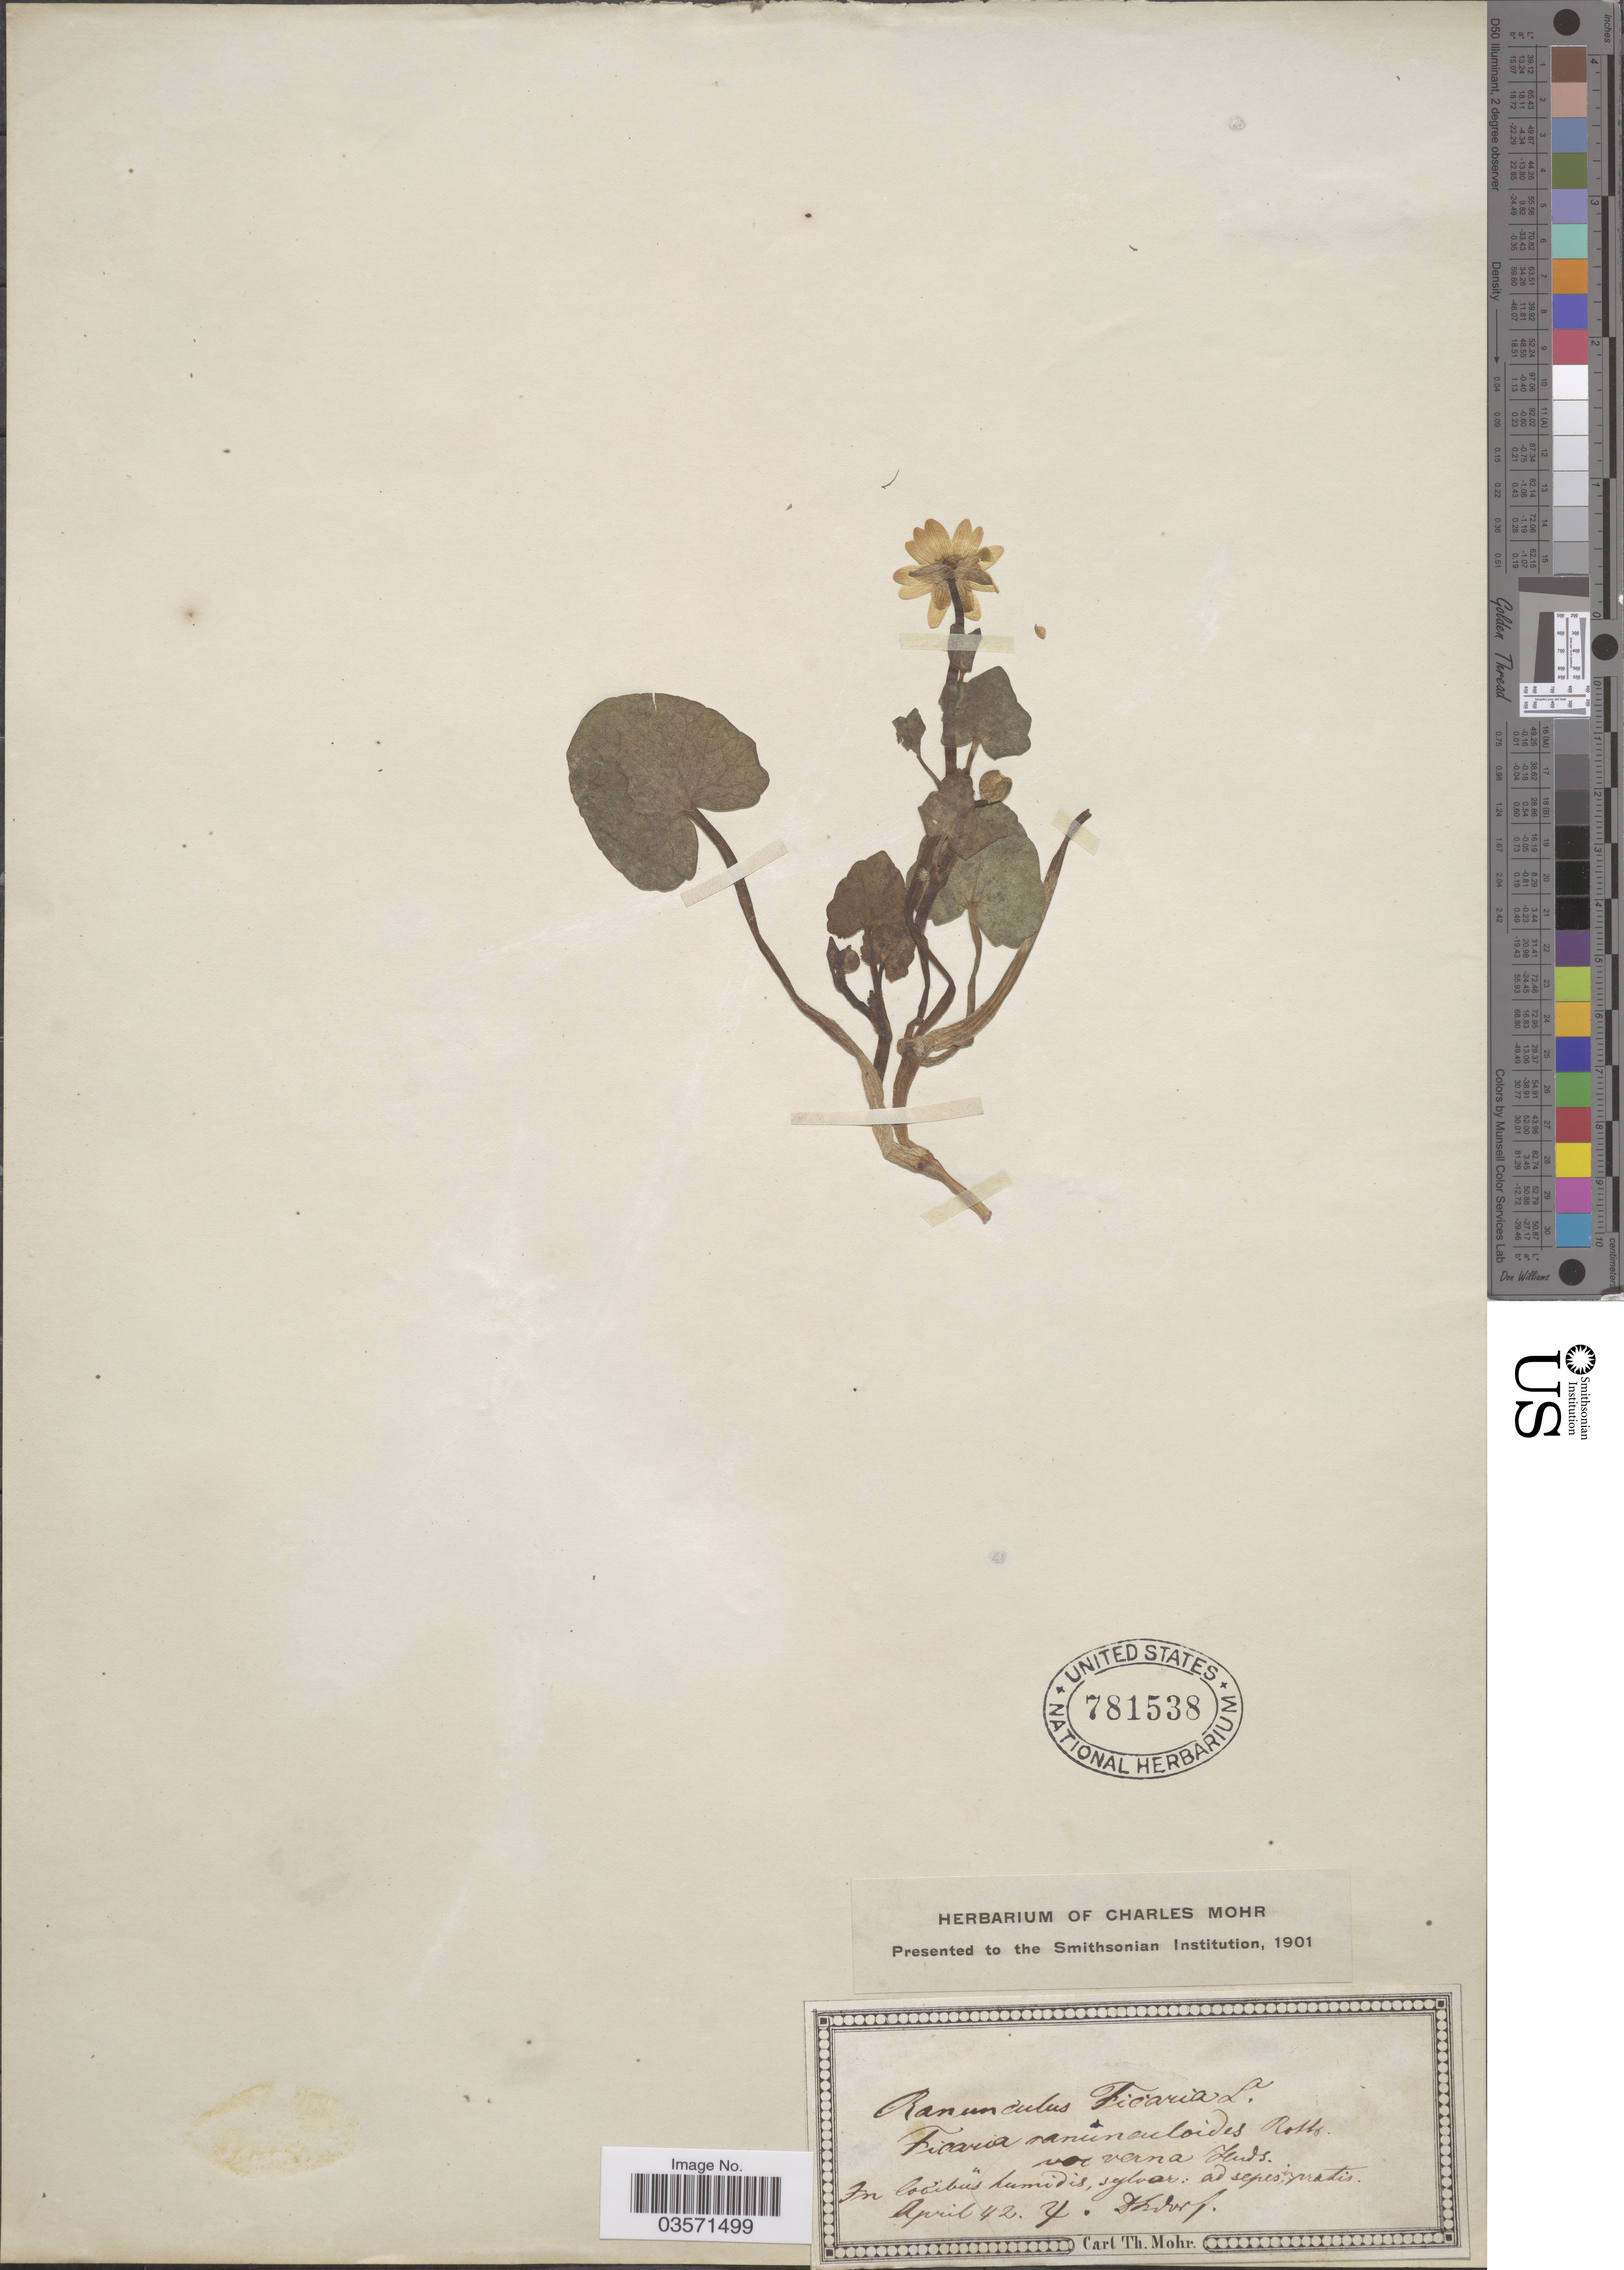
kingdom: Plantae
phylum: Tracheophyta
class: Magnoliopsida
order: Ranunculales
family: Ranunculaceae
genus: Ficaria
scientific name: Ficaria verna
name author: Huds.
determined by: Strong, M. T., (US), Smithsonian Institution - National Museum of Natural History (UNITED STATES)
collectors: C. T. Mohr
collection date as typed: Transcribed d/m/y: /4/42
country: Germany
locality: Dkdorf.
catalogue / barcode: US 781538